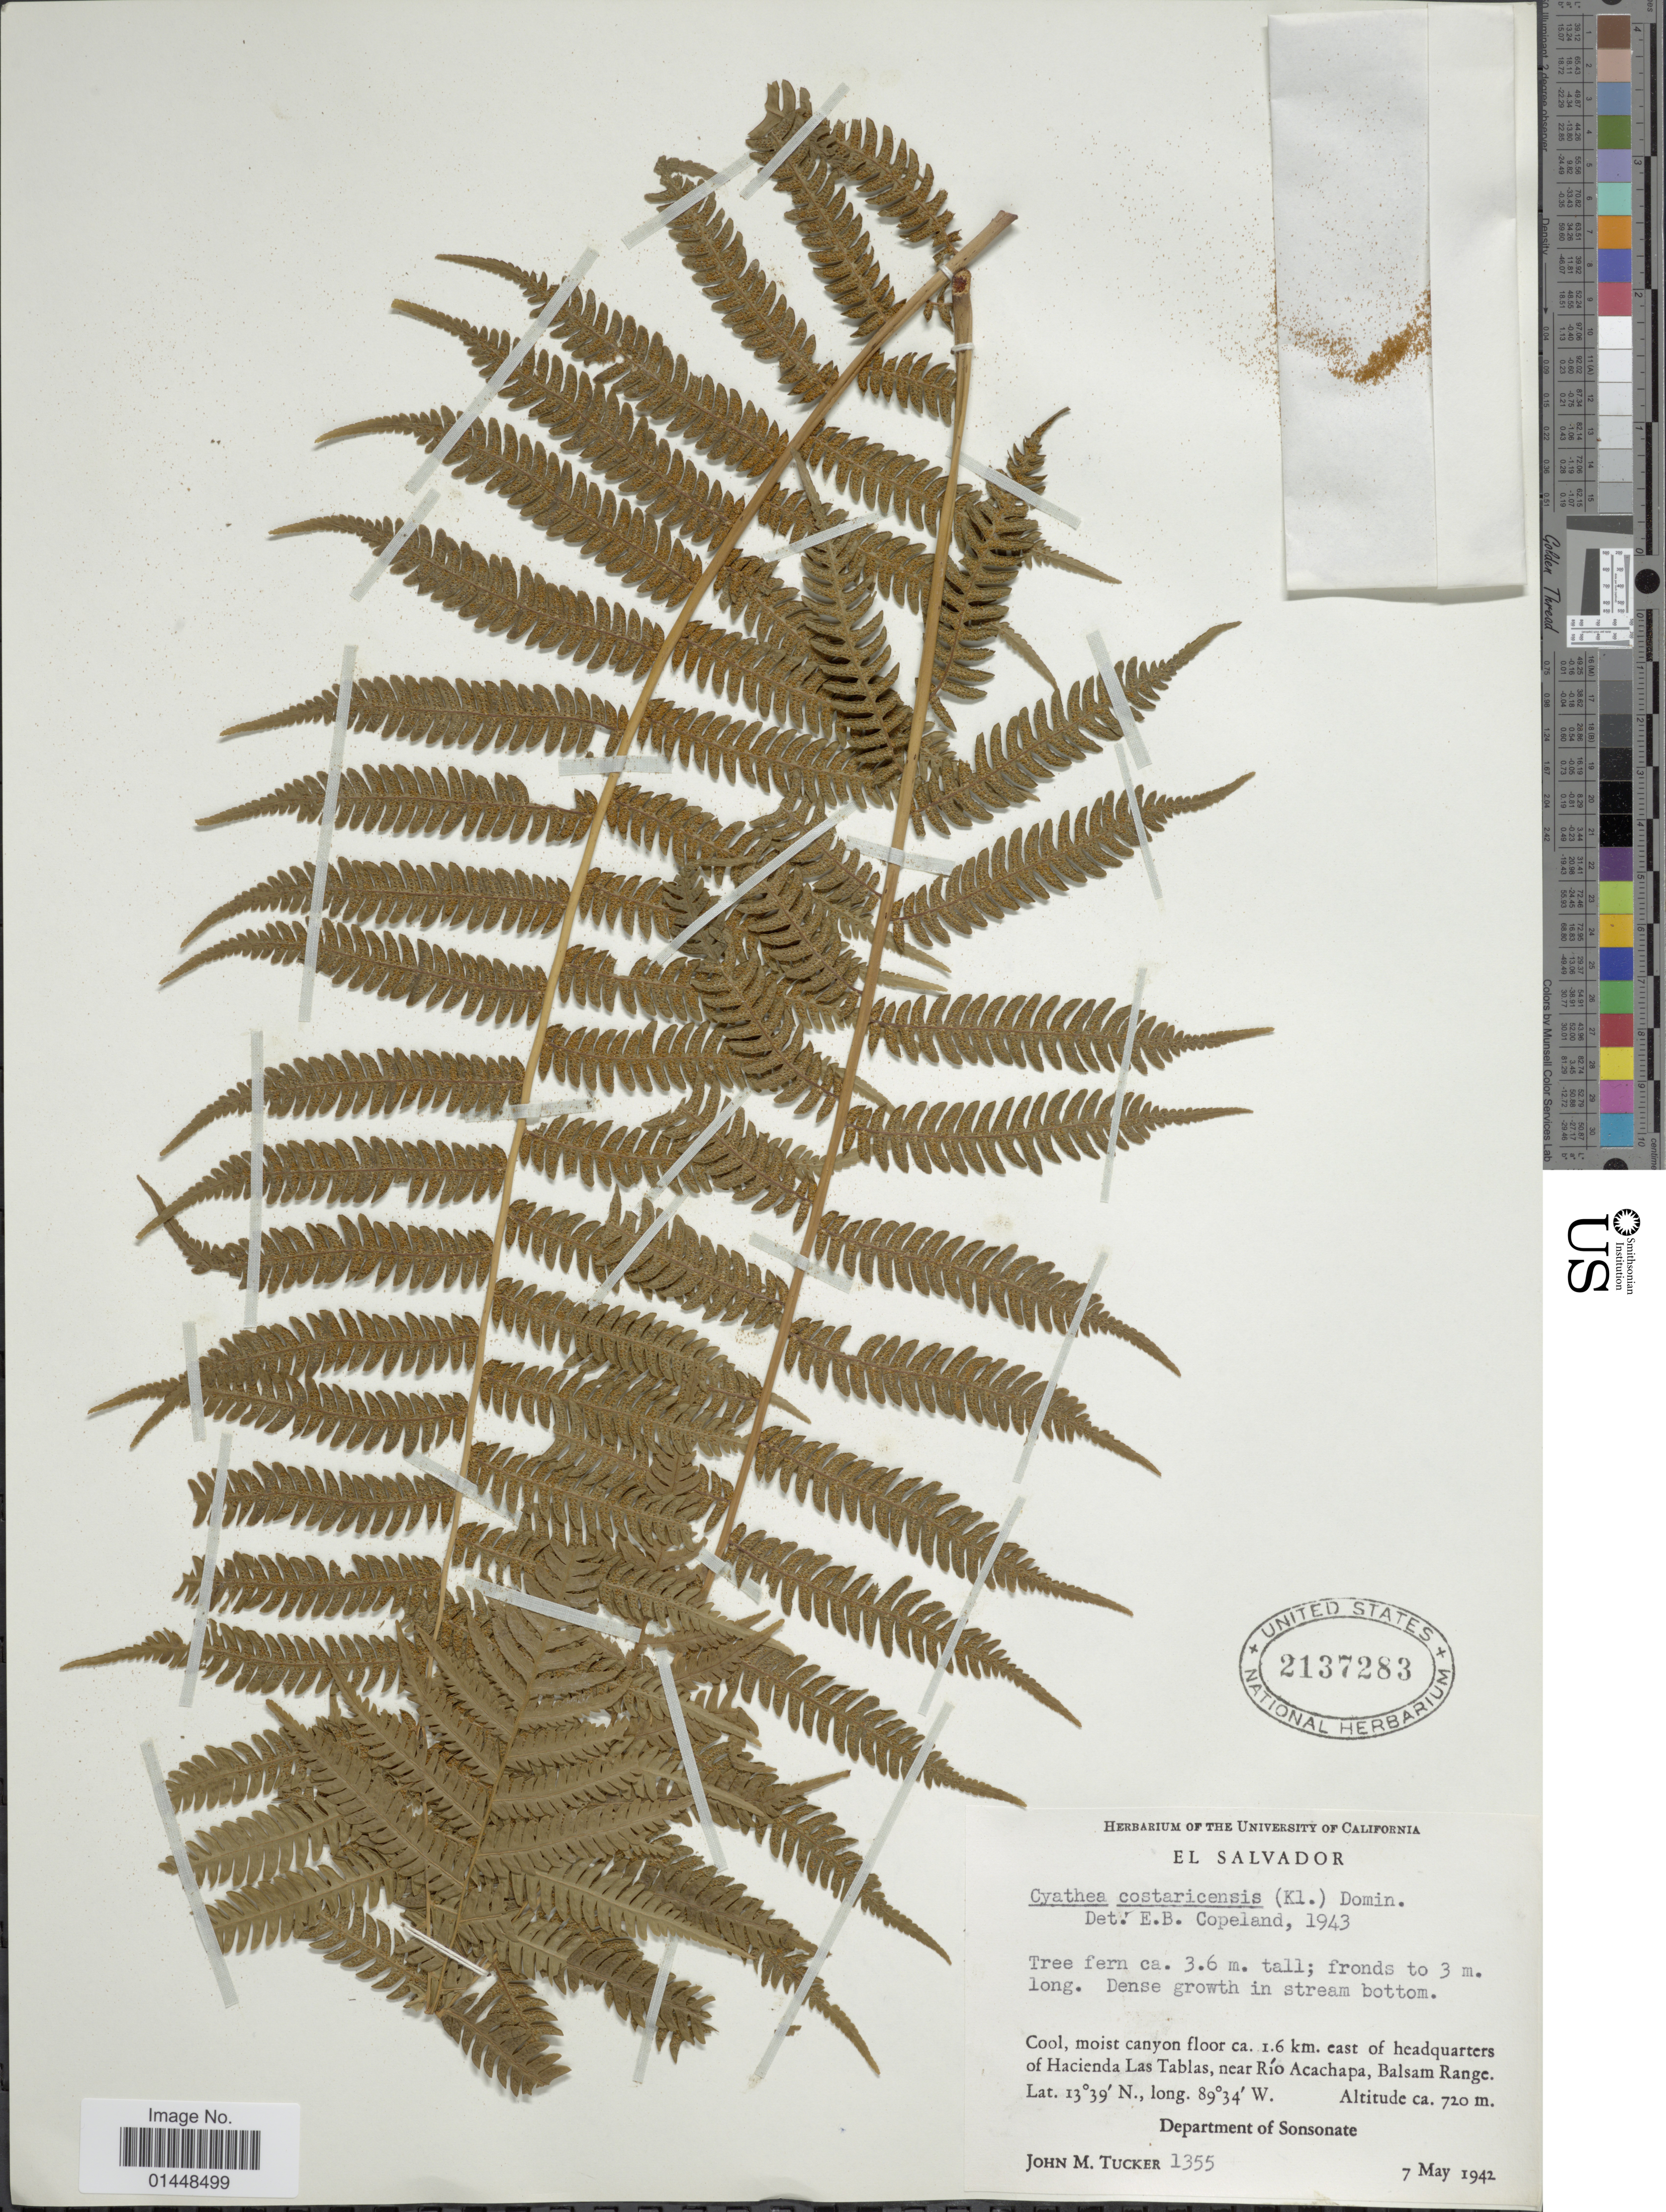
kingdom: Plantae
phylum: Tracheophyta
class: Polypodiopsida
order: Cyatheales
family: Cyatheaceae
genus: Cyathea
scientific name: Cyathea costaricensis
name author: (Kuhn) Domin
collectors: J. M. Tucker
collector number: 1355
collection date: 1942-05-07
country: El Salvador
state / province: Sonsonate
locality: Ca 1.6 km east of headquarters of Hacienda Las Tablas, near Rio Acachapa, Balsam Range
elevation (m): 720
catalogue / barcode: US 2137283